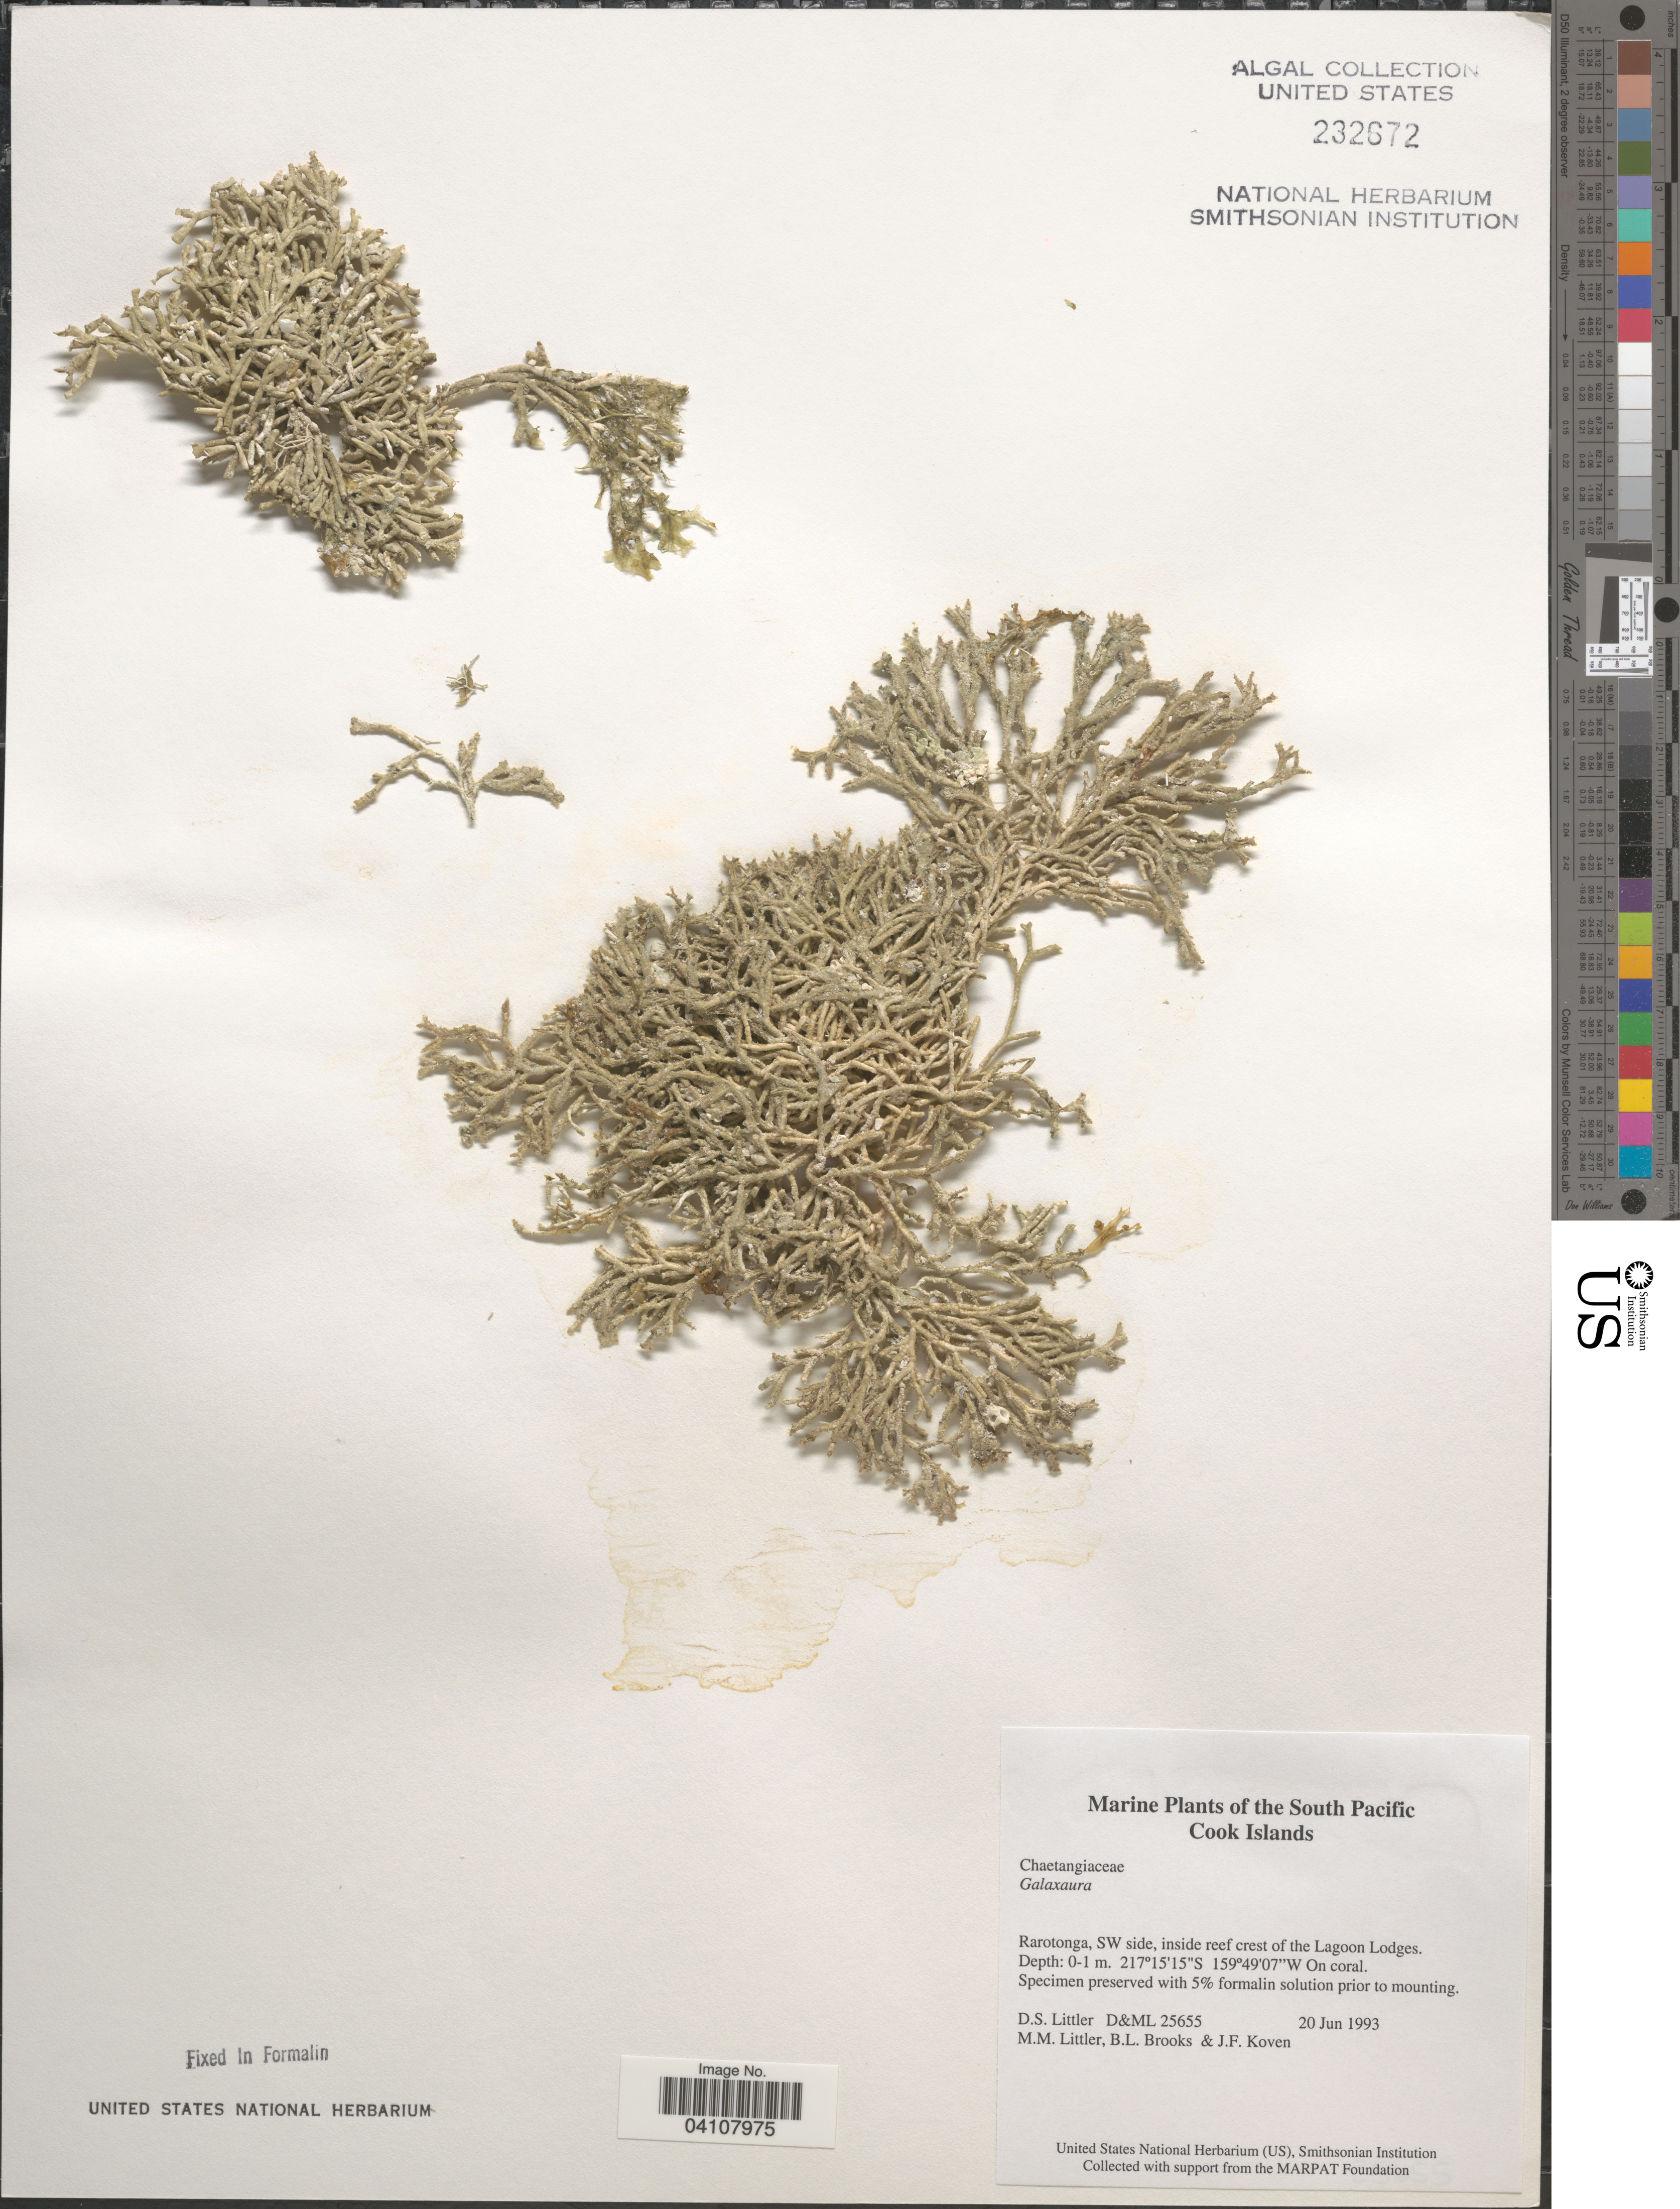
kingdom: Plantae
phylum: Rhodophyta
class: Florideophyceae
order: Nemaliales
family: Galaxauraceae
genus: Galaxaura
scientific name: Galaxaura sp.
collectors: D. S. Littler, B. Brooks & J. Koven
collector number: D&ML25655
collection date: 1993-06-20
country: Cook Islands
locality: The South Pacific. Rarotonga, SW side, inside reef crest of the Lagoon Lodges.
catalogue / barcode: US 232672